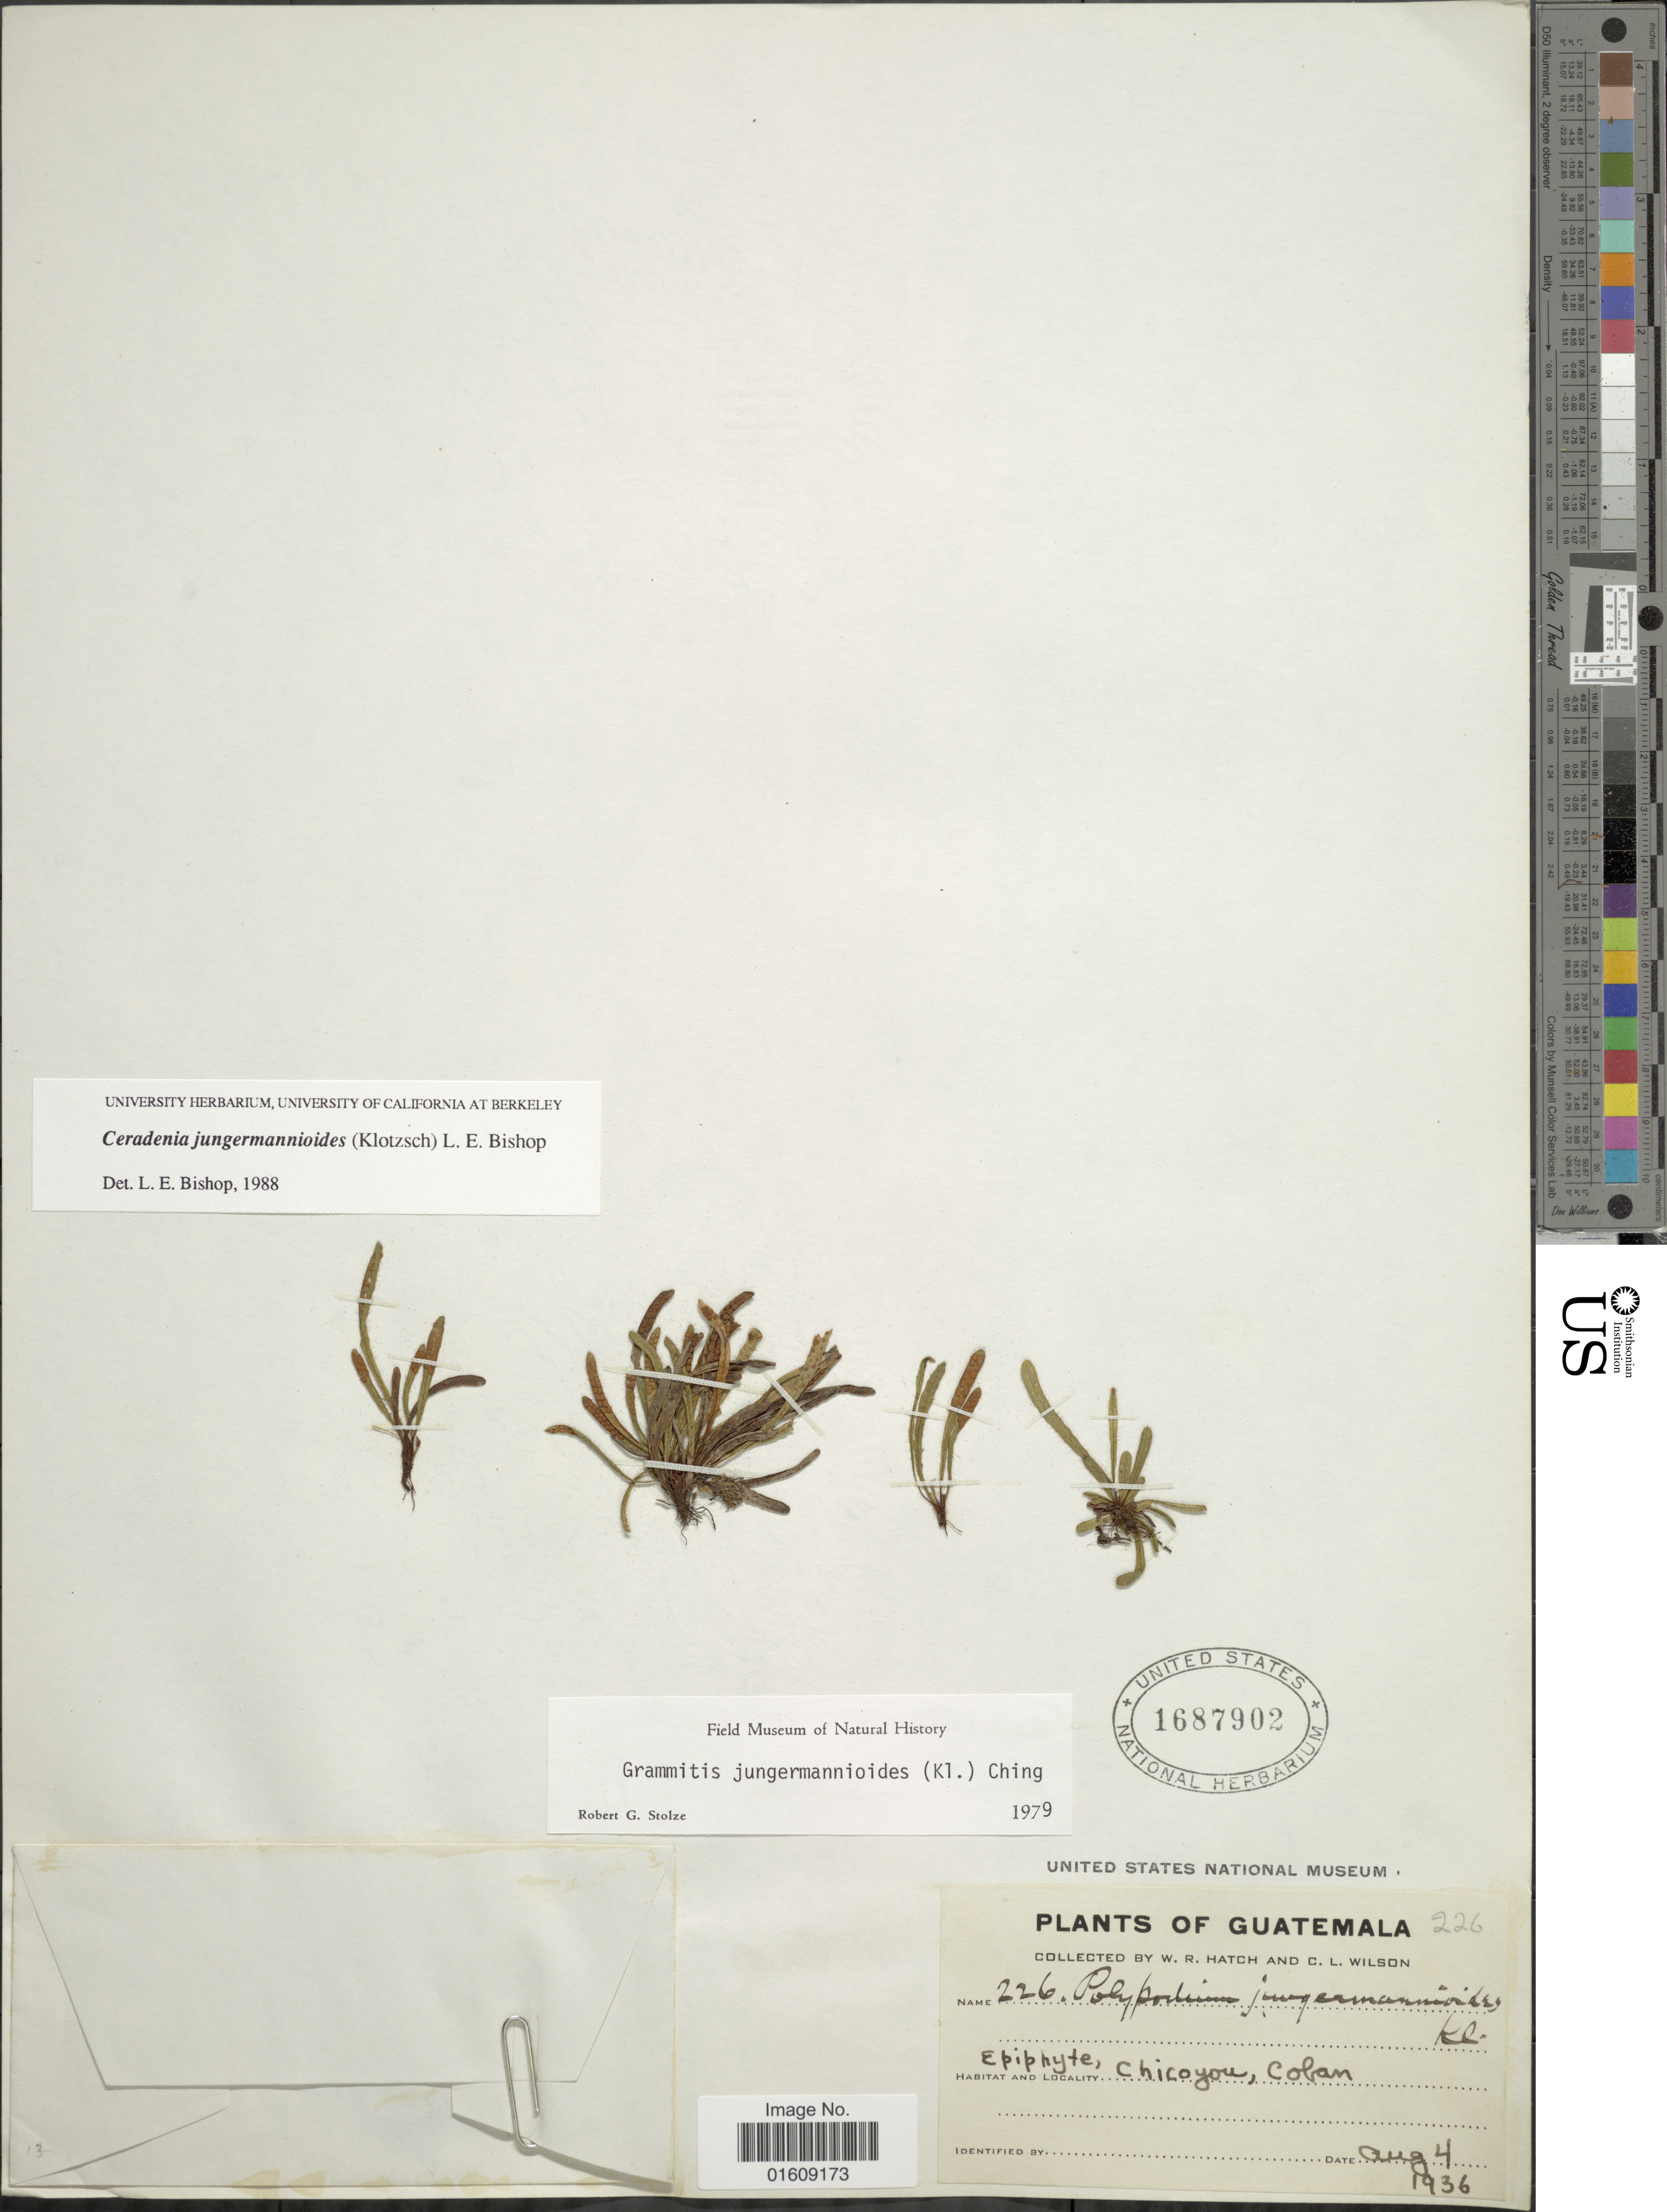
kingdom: Plantae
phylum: Tracheophyta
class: Polypodiopsida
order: Polypodiales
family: Polypodiaceae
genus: Ceradenia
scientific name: Ceradenia jungermannioides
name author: (Klotzsch) L.E. Bishop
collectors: W. Hatch & C. L. Wilson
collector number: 226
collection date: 1936-08-04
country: Guatemala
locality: Guatemala, Chicoyou, Coban.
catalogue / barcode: US 1687902